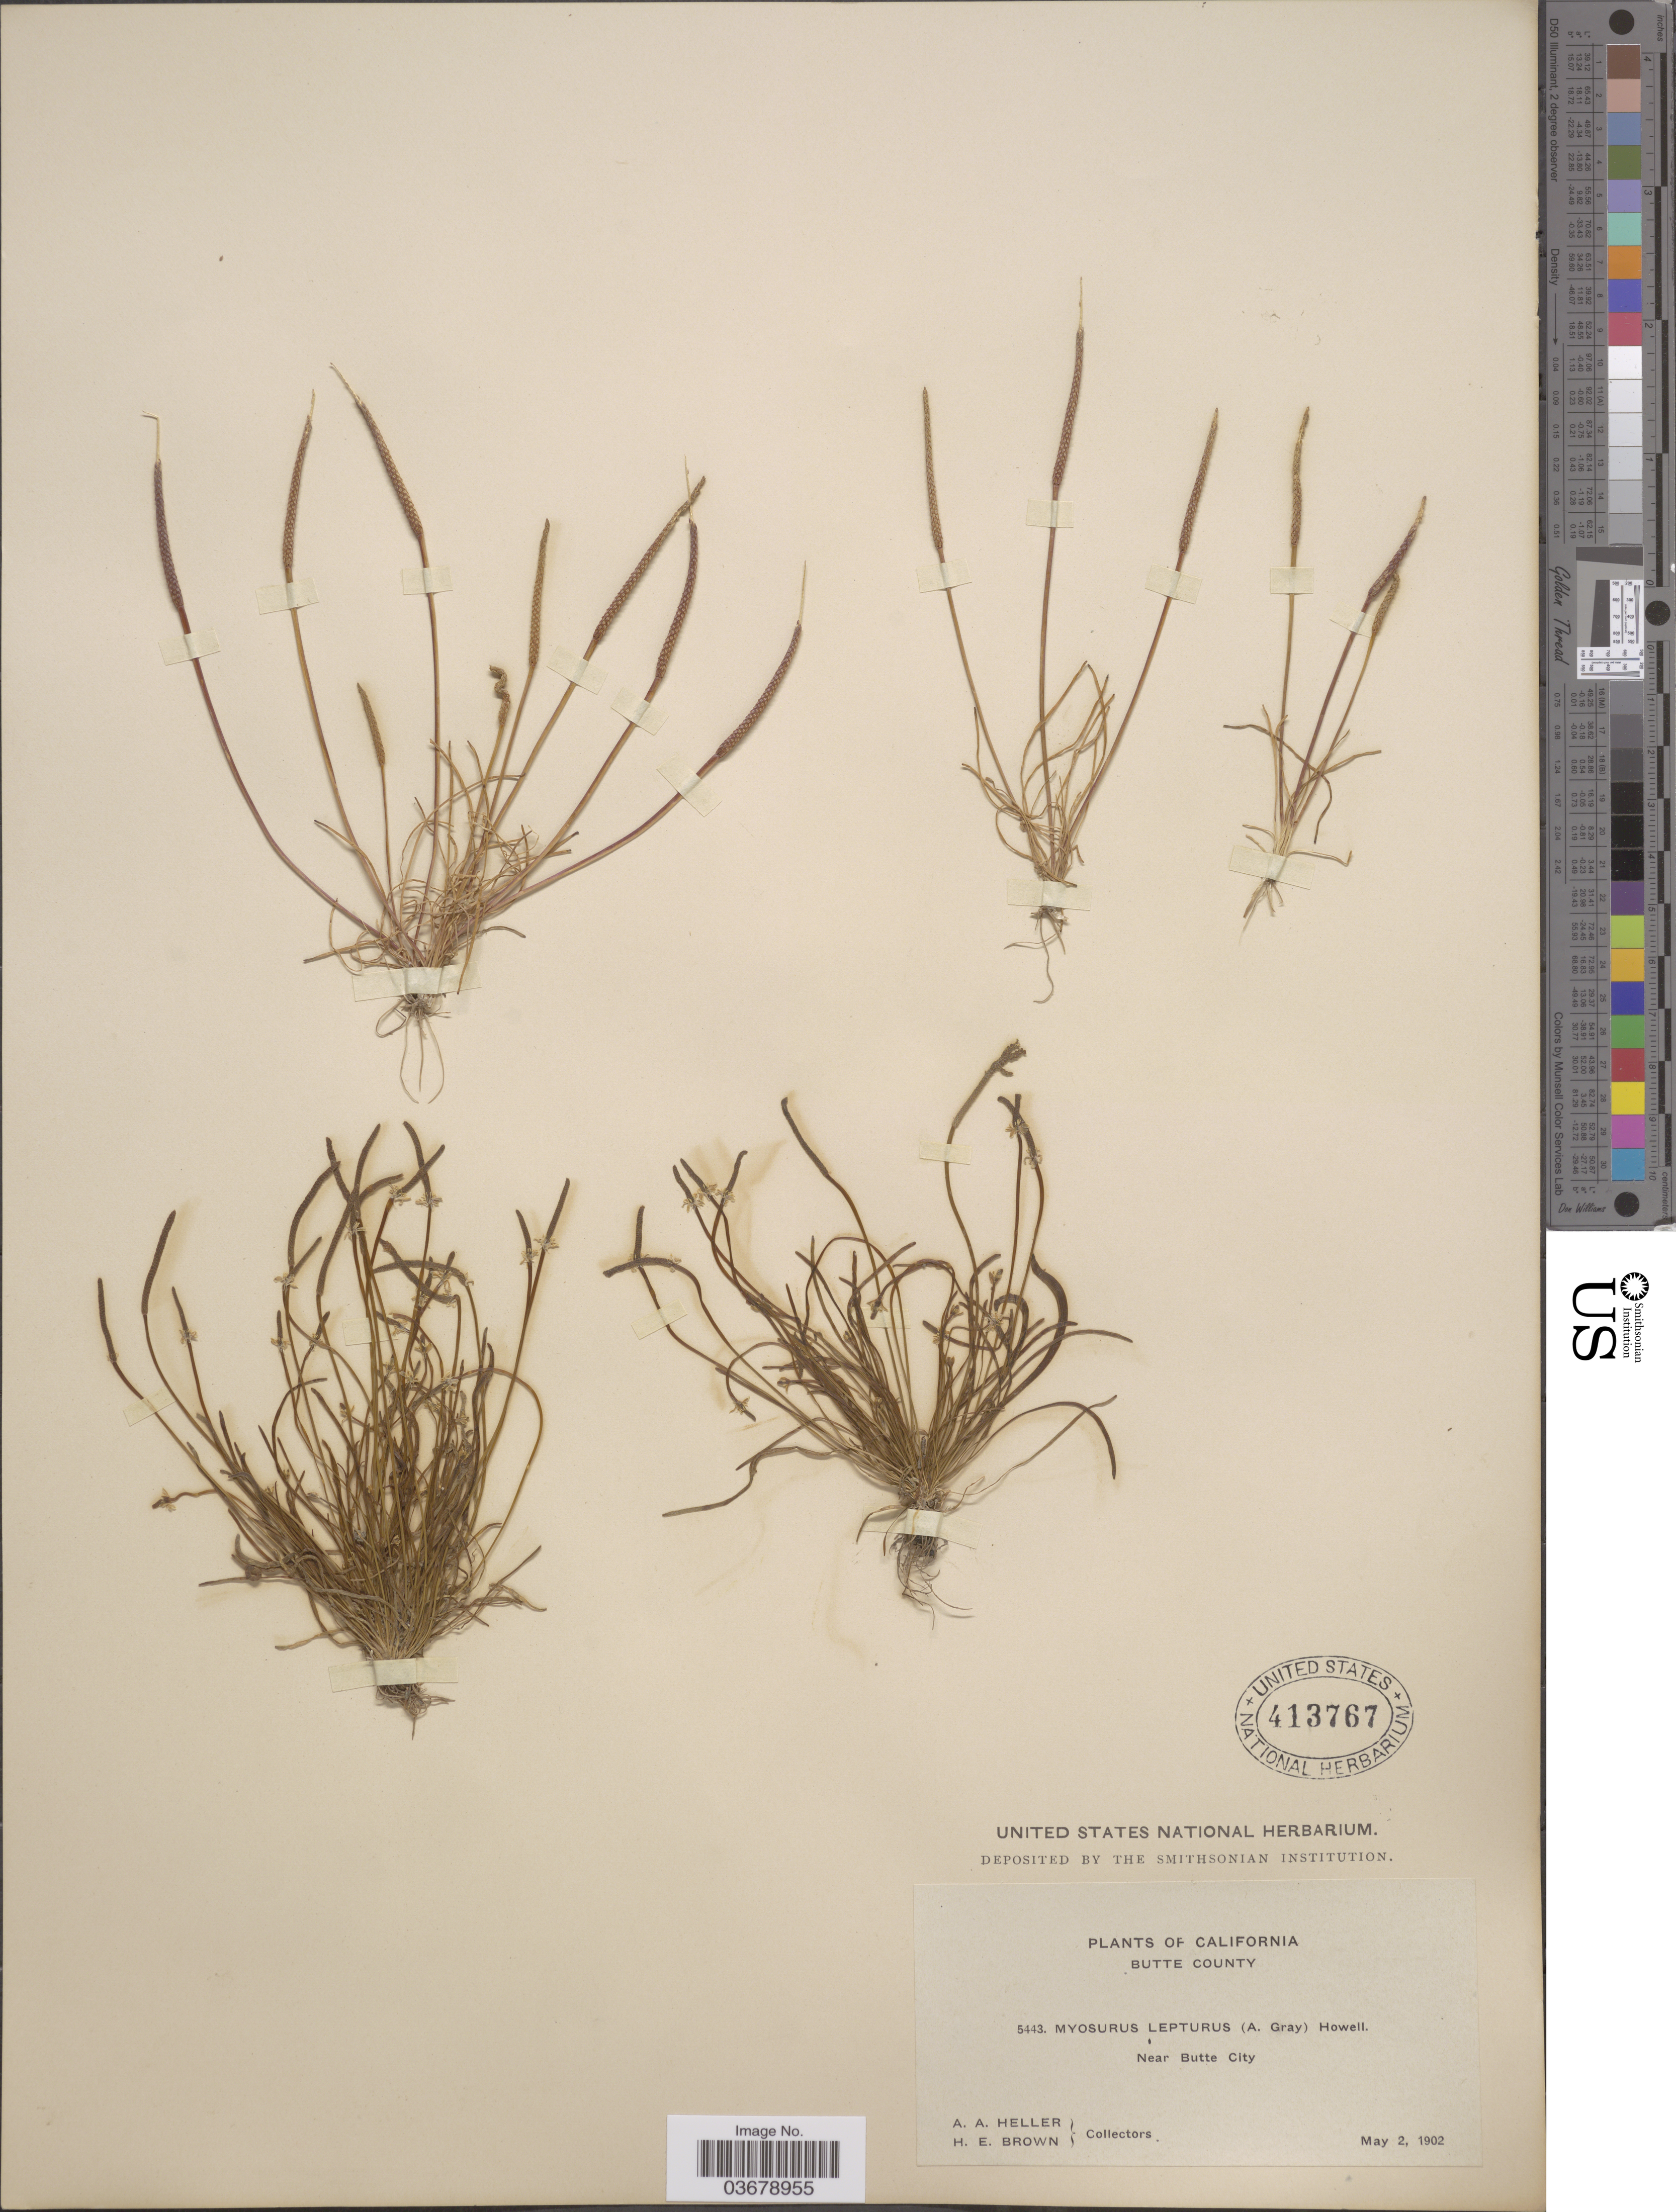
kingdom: Plantae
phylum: Tracheophyta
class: Magnoliopsida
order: Ranunculales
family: Ranunculaceae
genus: Myosurus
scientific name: Myosurus lepturus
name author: (A. Gray) Howell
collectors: A. A. Heller & H. E. Brown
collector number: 5443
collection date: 1902-05-02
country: United States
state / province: California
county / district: Butte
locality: Near Butte County.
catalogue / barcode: US 413767